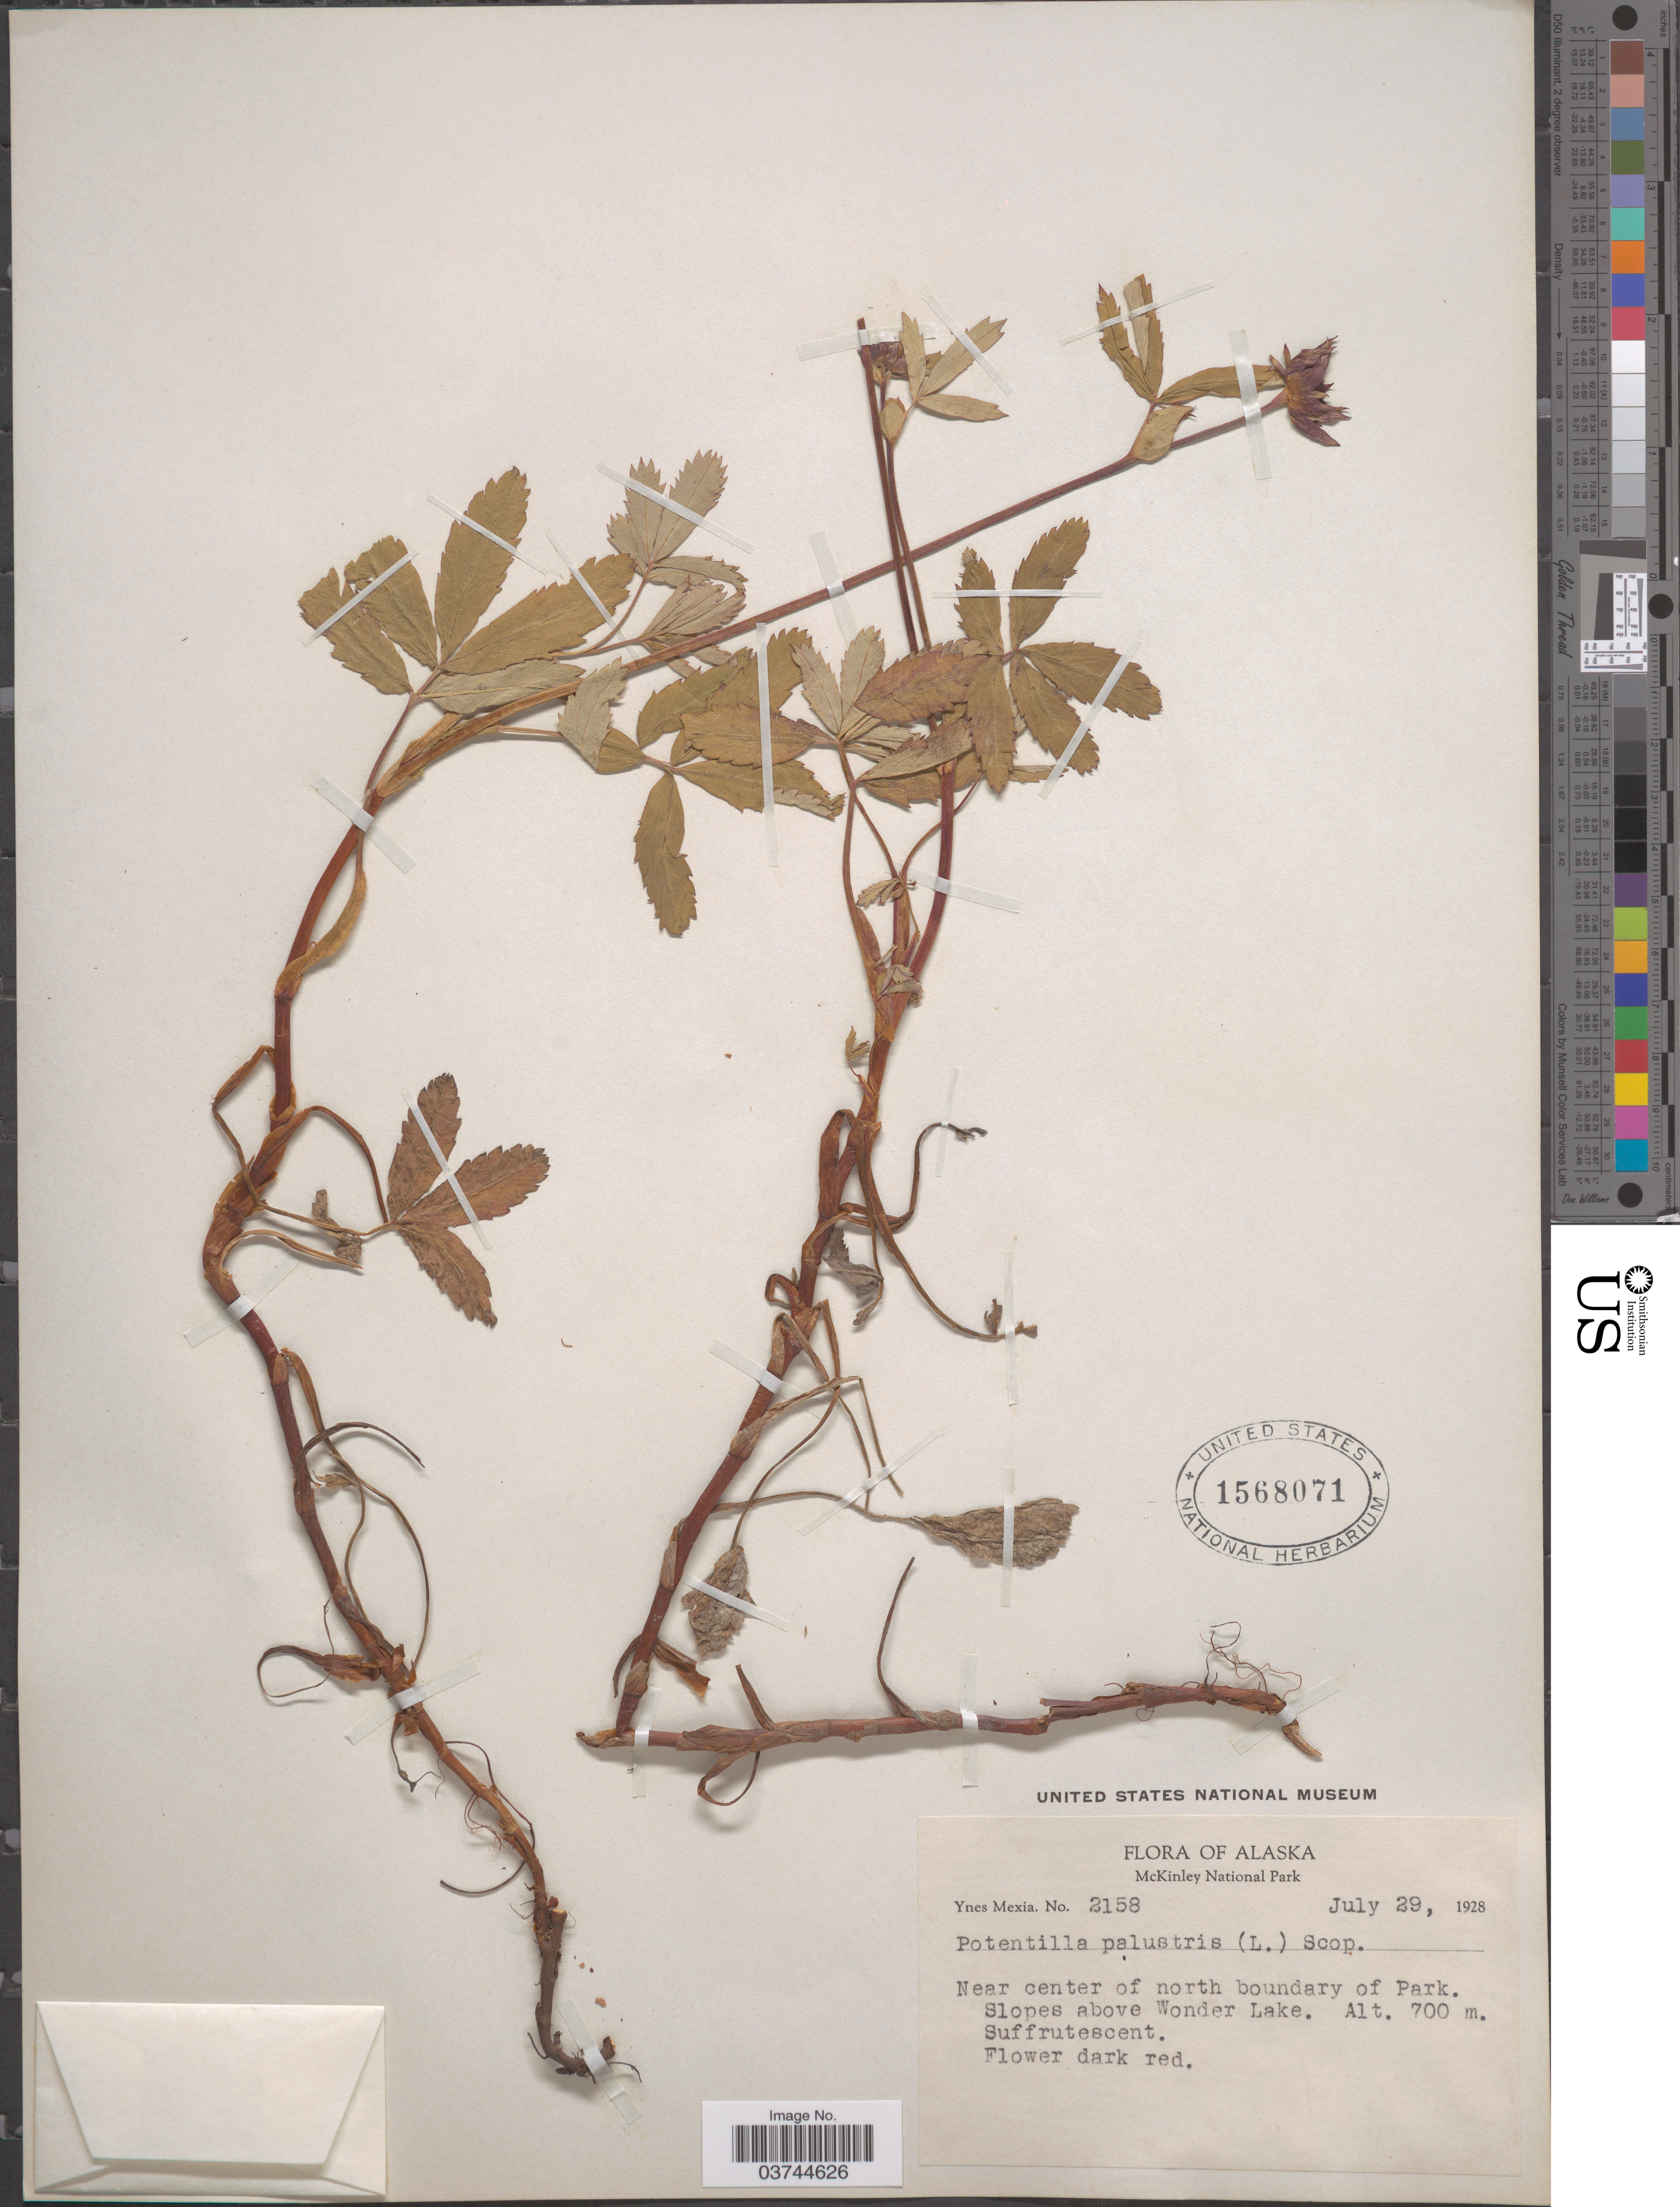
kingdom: Plantae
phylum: Tracheophyta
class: Magnoliopsida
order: Rosales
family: Rosaceae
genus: Comarum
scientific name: Comarum palustre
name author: L.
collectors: Y. Mexia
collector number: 2158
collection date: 1928-07-29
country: United States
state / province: Alaska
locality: McKinley National Park. Near center of north boundary of Park. Slopes above Wonder Lake.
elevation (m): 700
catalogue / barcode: US 1568071